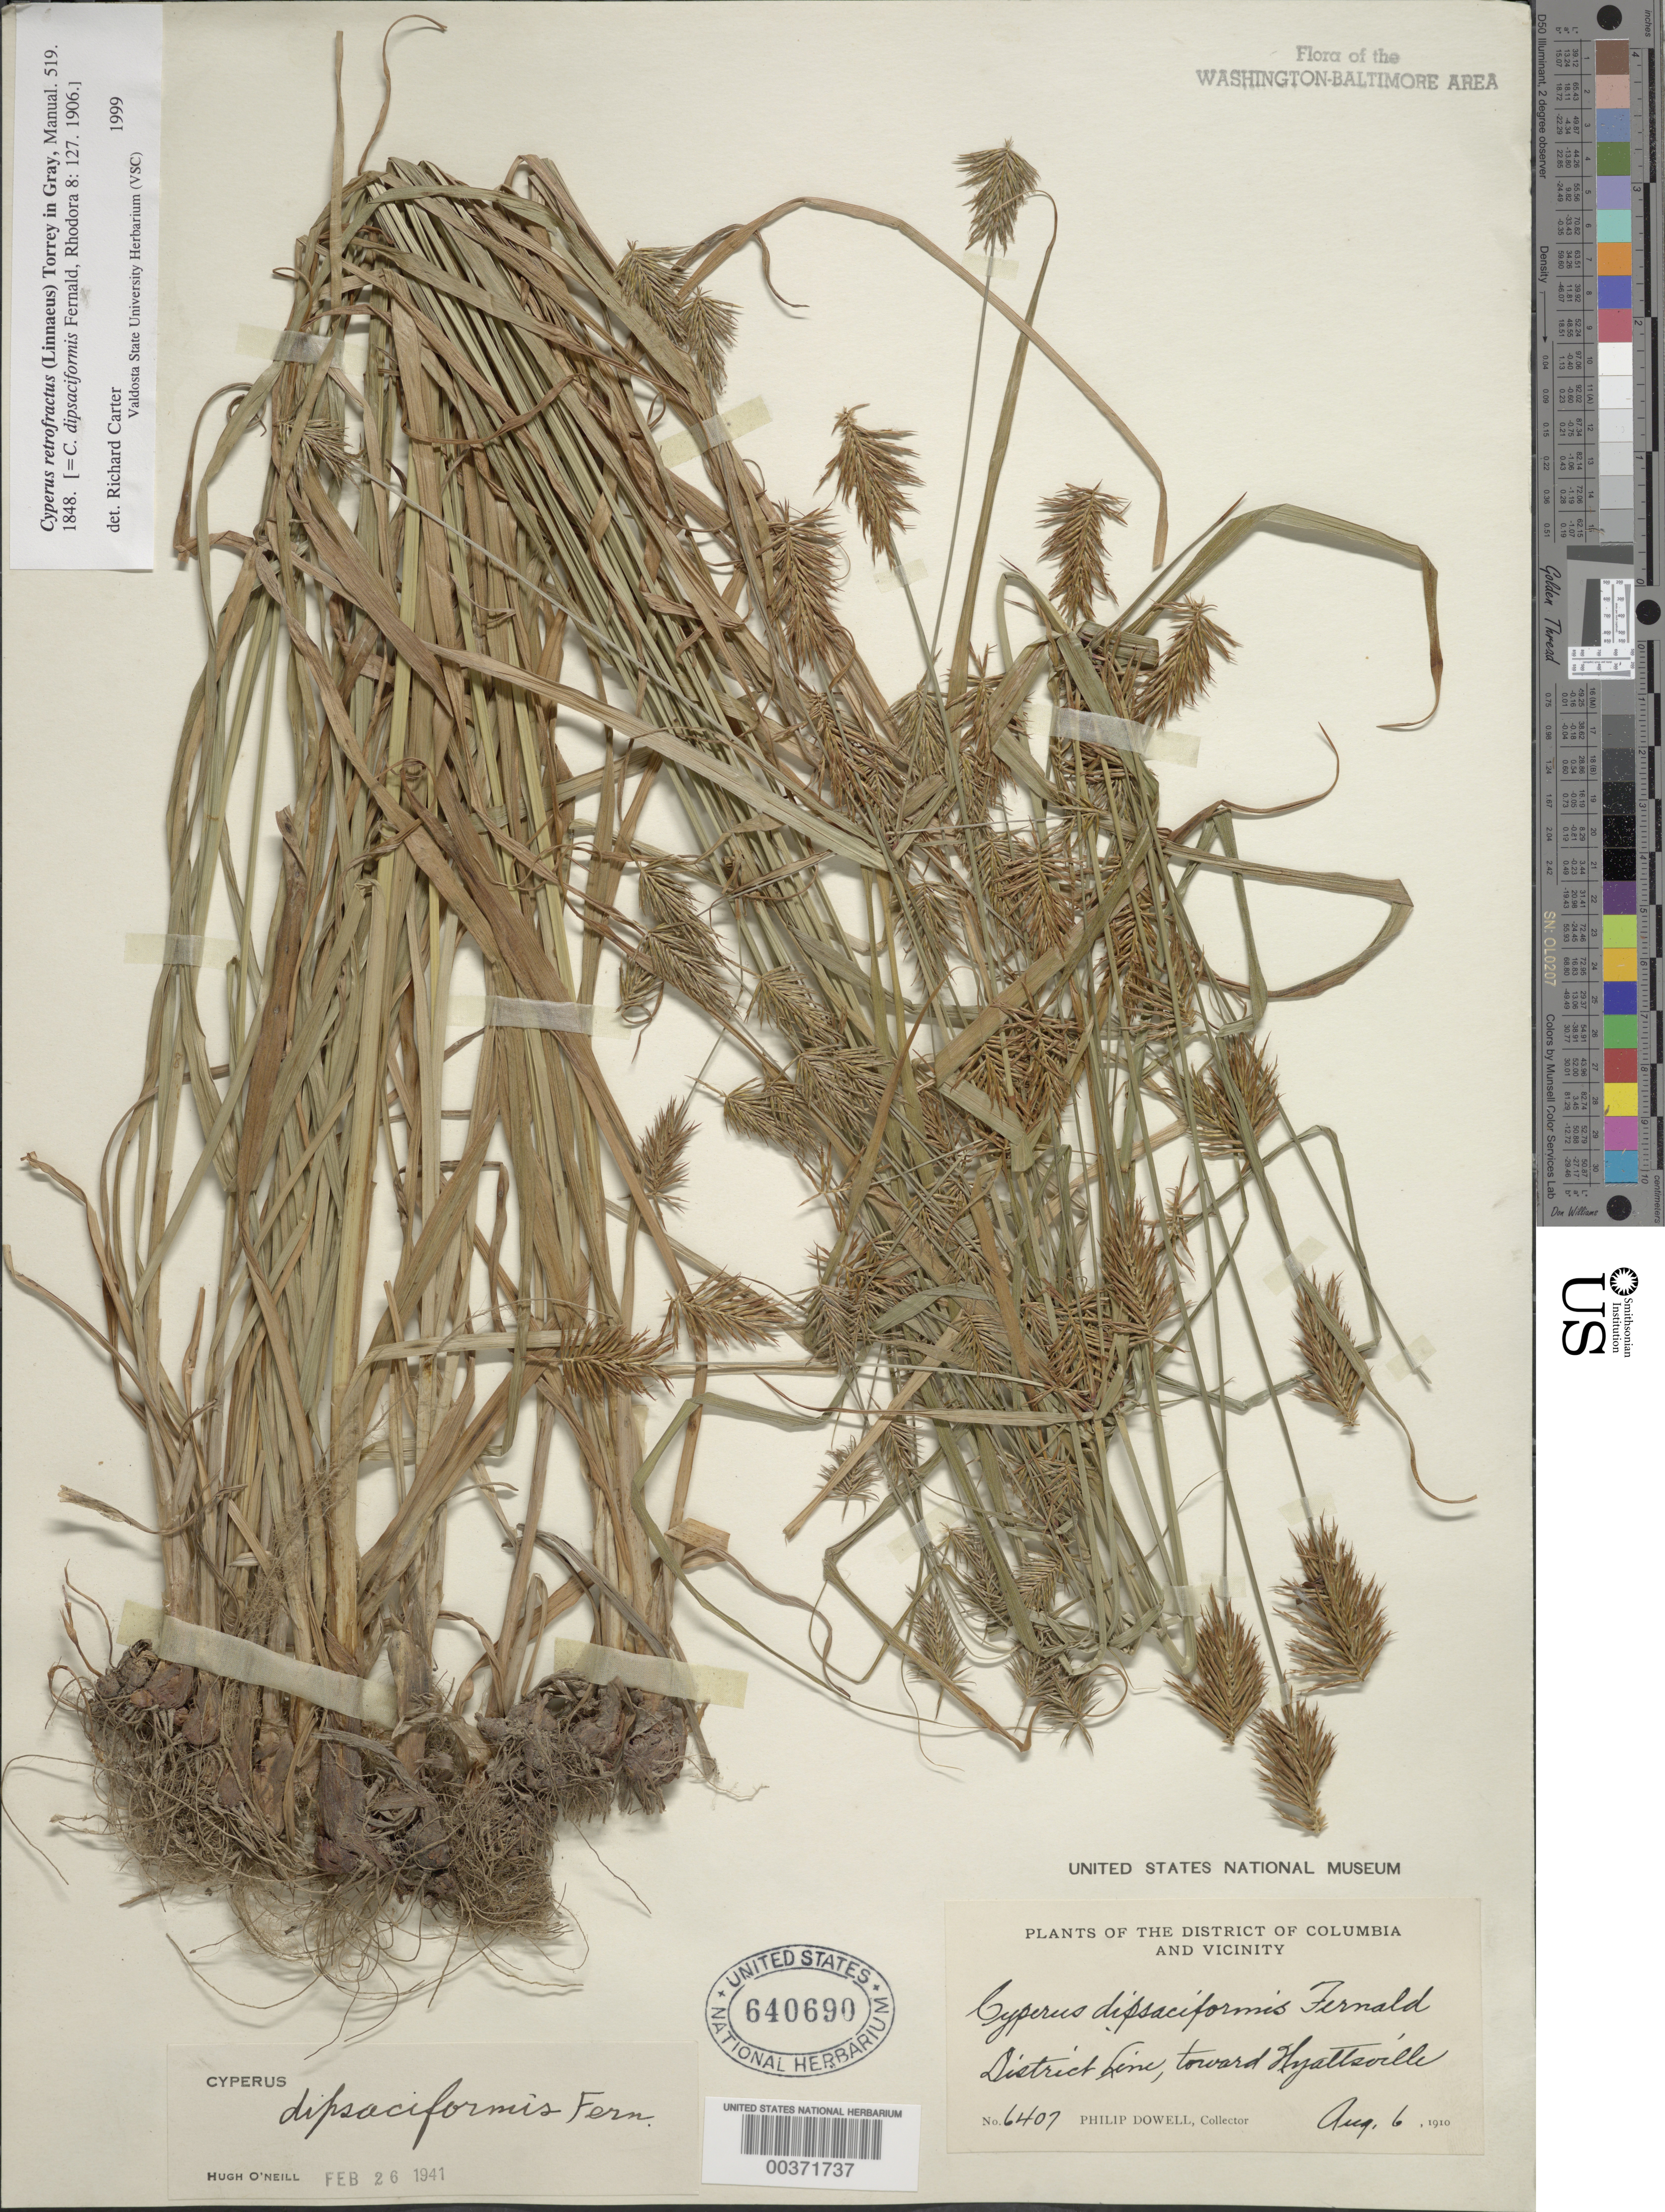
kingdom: Plantae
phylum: Tracheophyta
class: Liliopsida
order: Poales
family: Cyperaceae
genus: Cyperus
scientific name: Cyperus retrofractus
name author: (L.) Torr.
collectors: P. Dowell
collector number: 6407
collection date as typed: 06 Aug 1910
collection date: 1910-08-06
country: United States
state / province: District of Columbia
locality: District Line towards Hyattsville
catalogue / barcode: US 640690